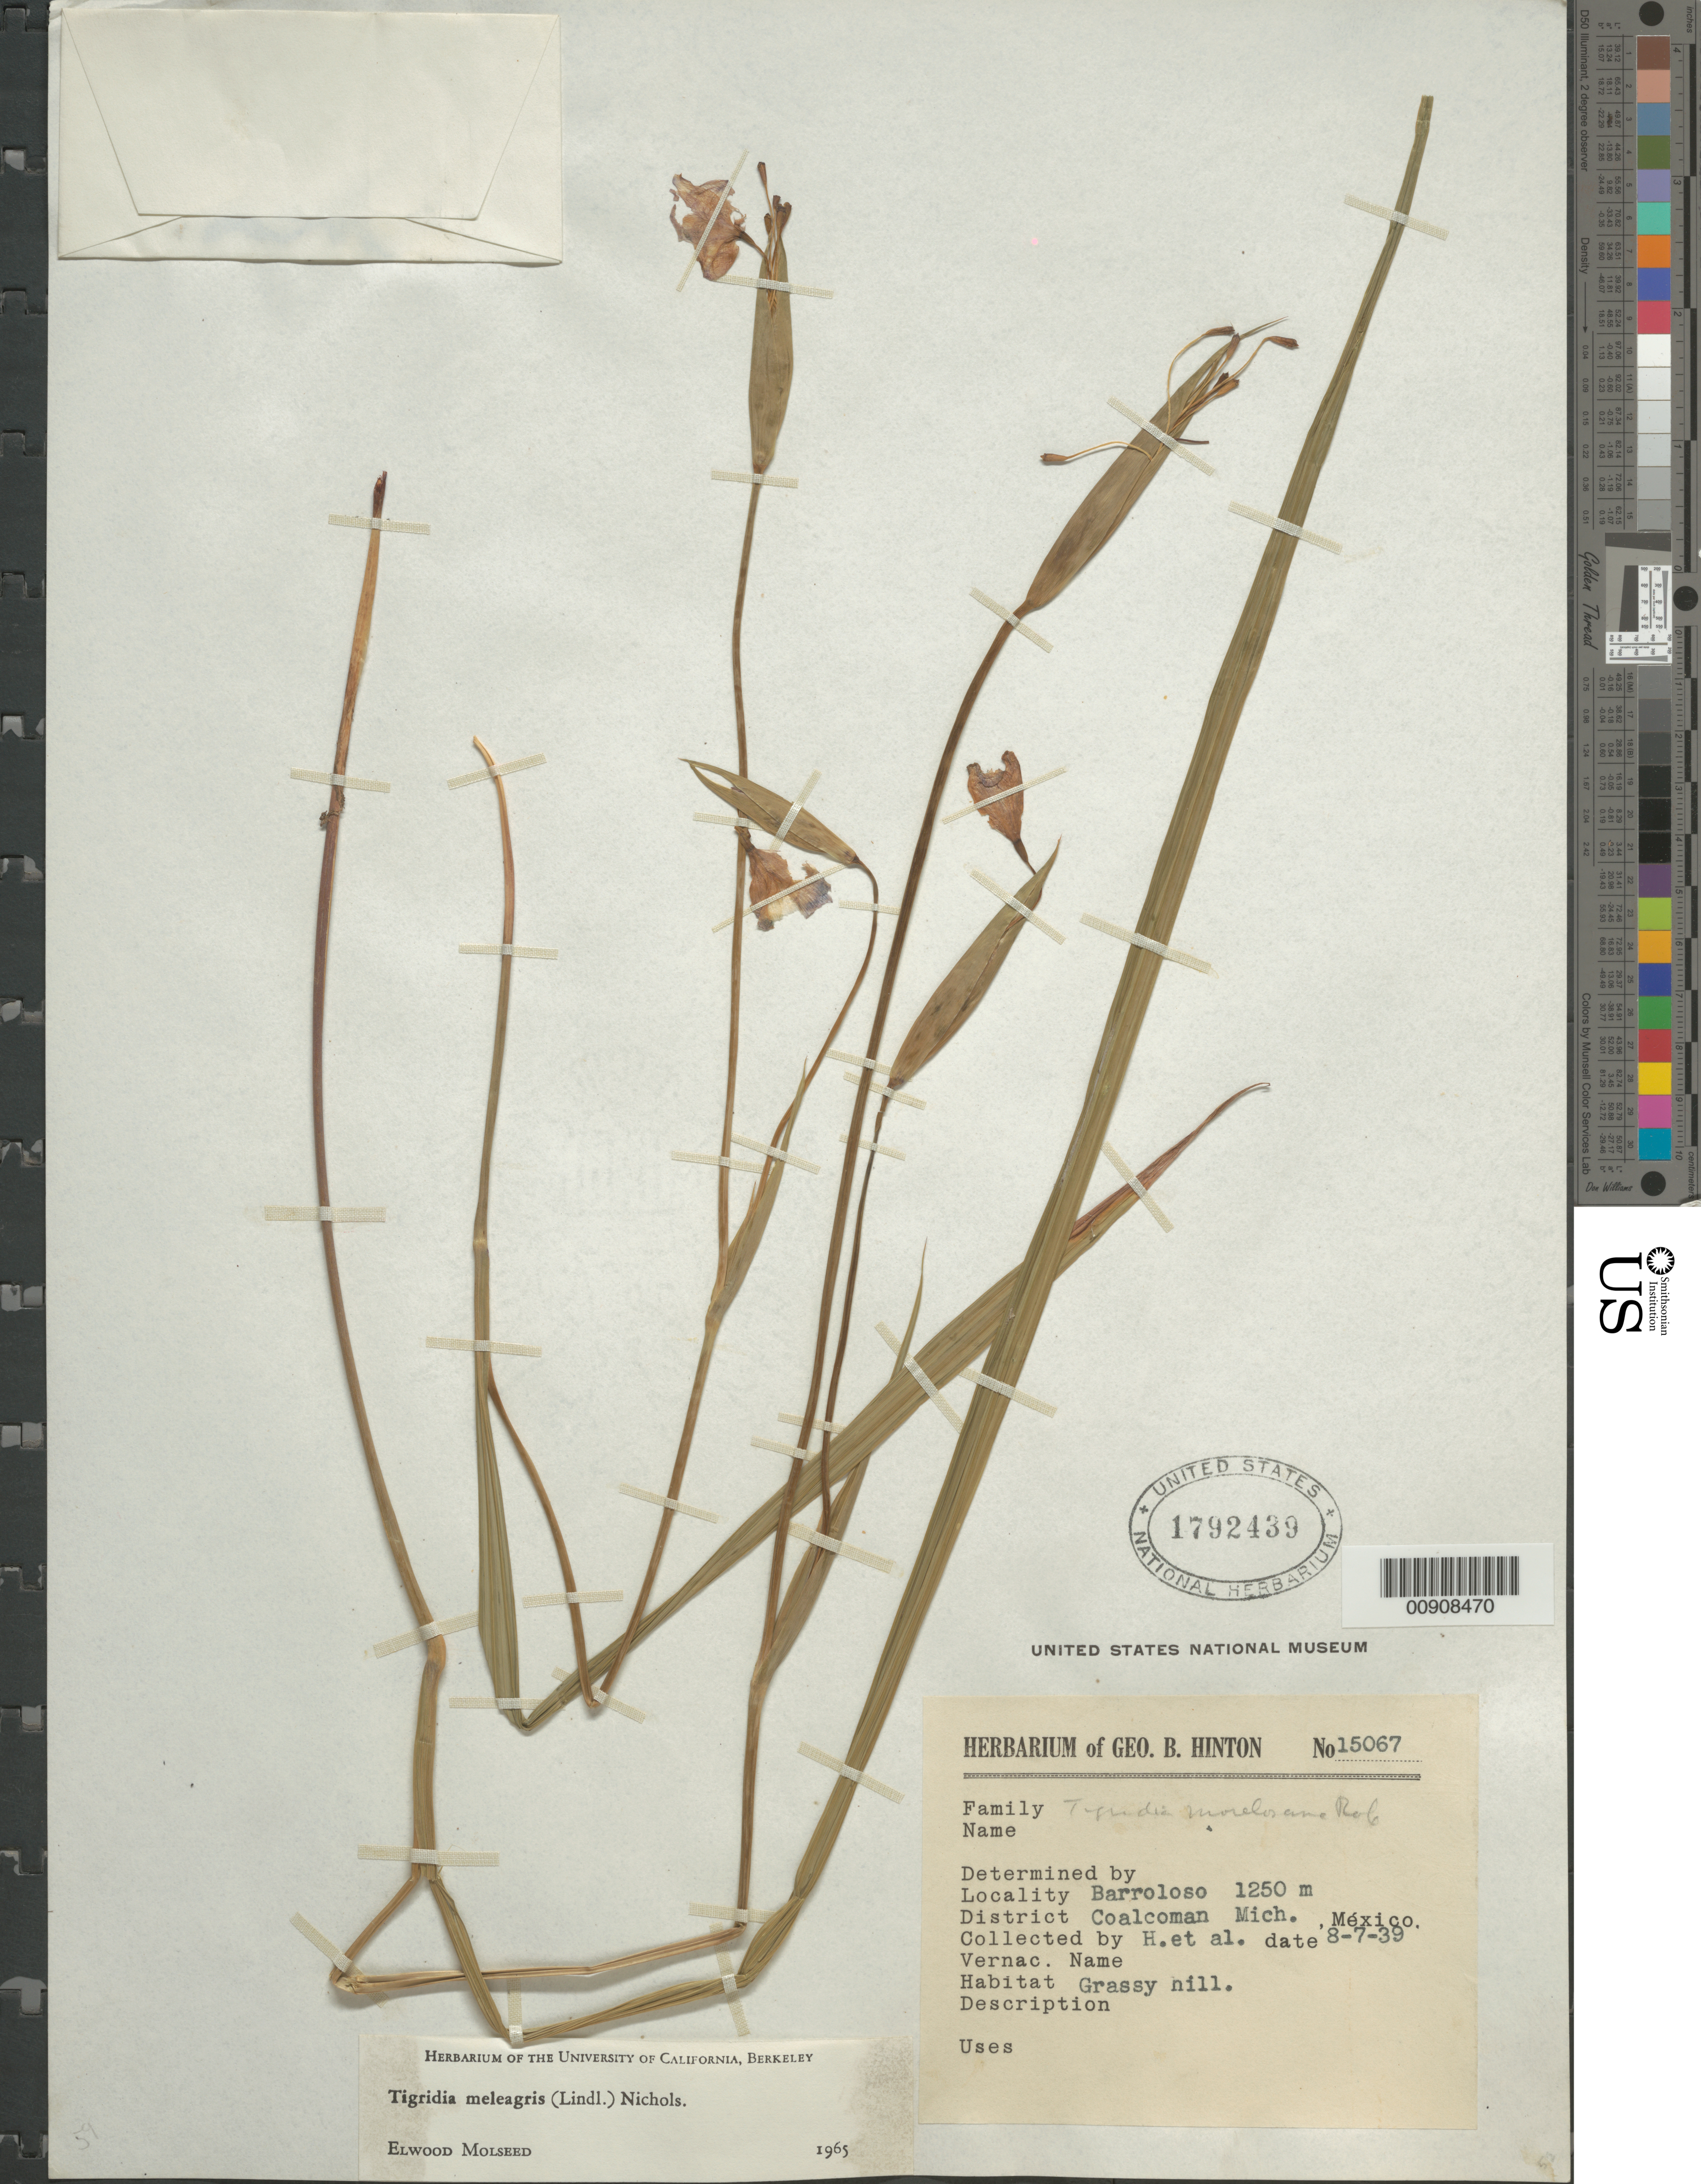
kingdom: Plantae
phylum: Tracheophyta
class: Liliopsida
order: Asparagales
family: Iridaceae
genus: Tigridia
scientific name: Tigridia meleagris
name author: (Lindl.) G. Nicholson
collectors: G. B. Hinton & et al.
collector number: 15067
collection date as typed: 07 Aug 1939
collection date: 1939-08-07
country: Mexico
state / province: Michoacán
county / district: Coalcomán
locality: Barroloso, District Coalcomán, Michoacán.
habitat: Grassy hill.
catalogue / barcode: US 1792439